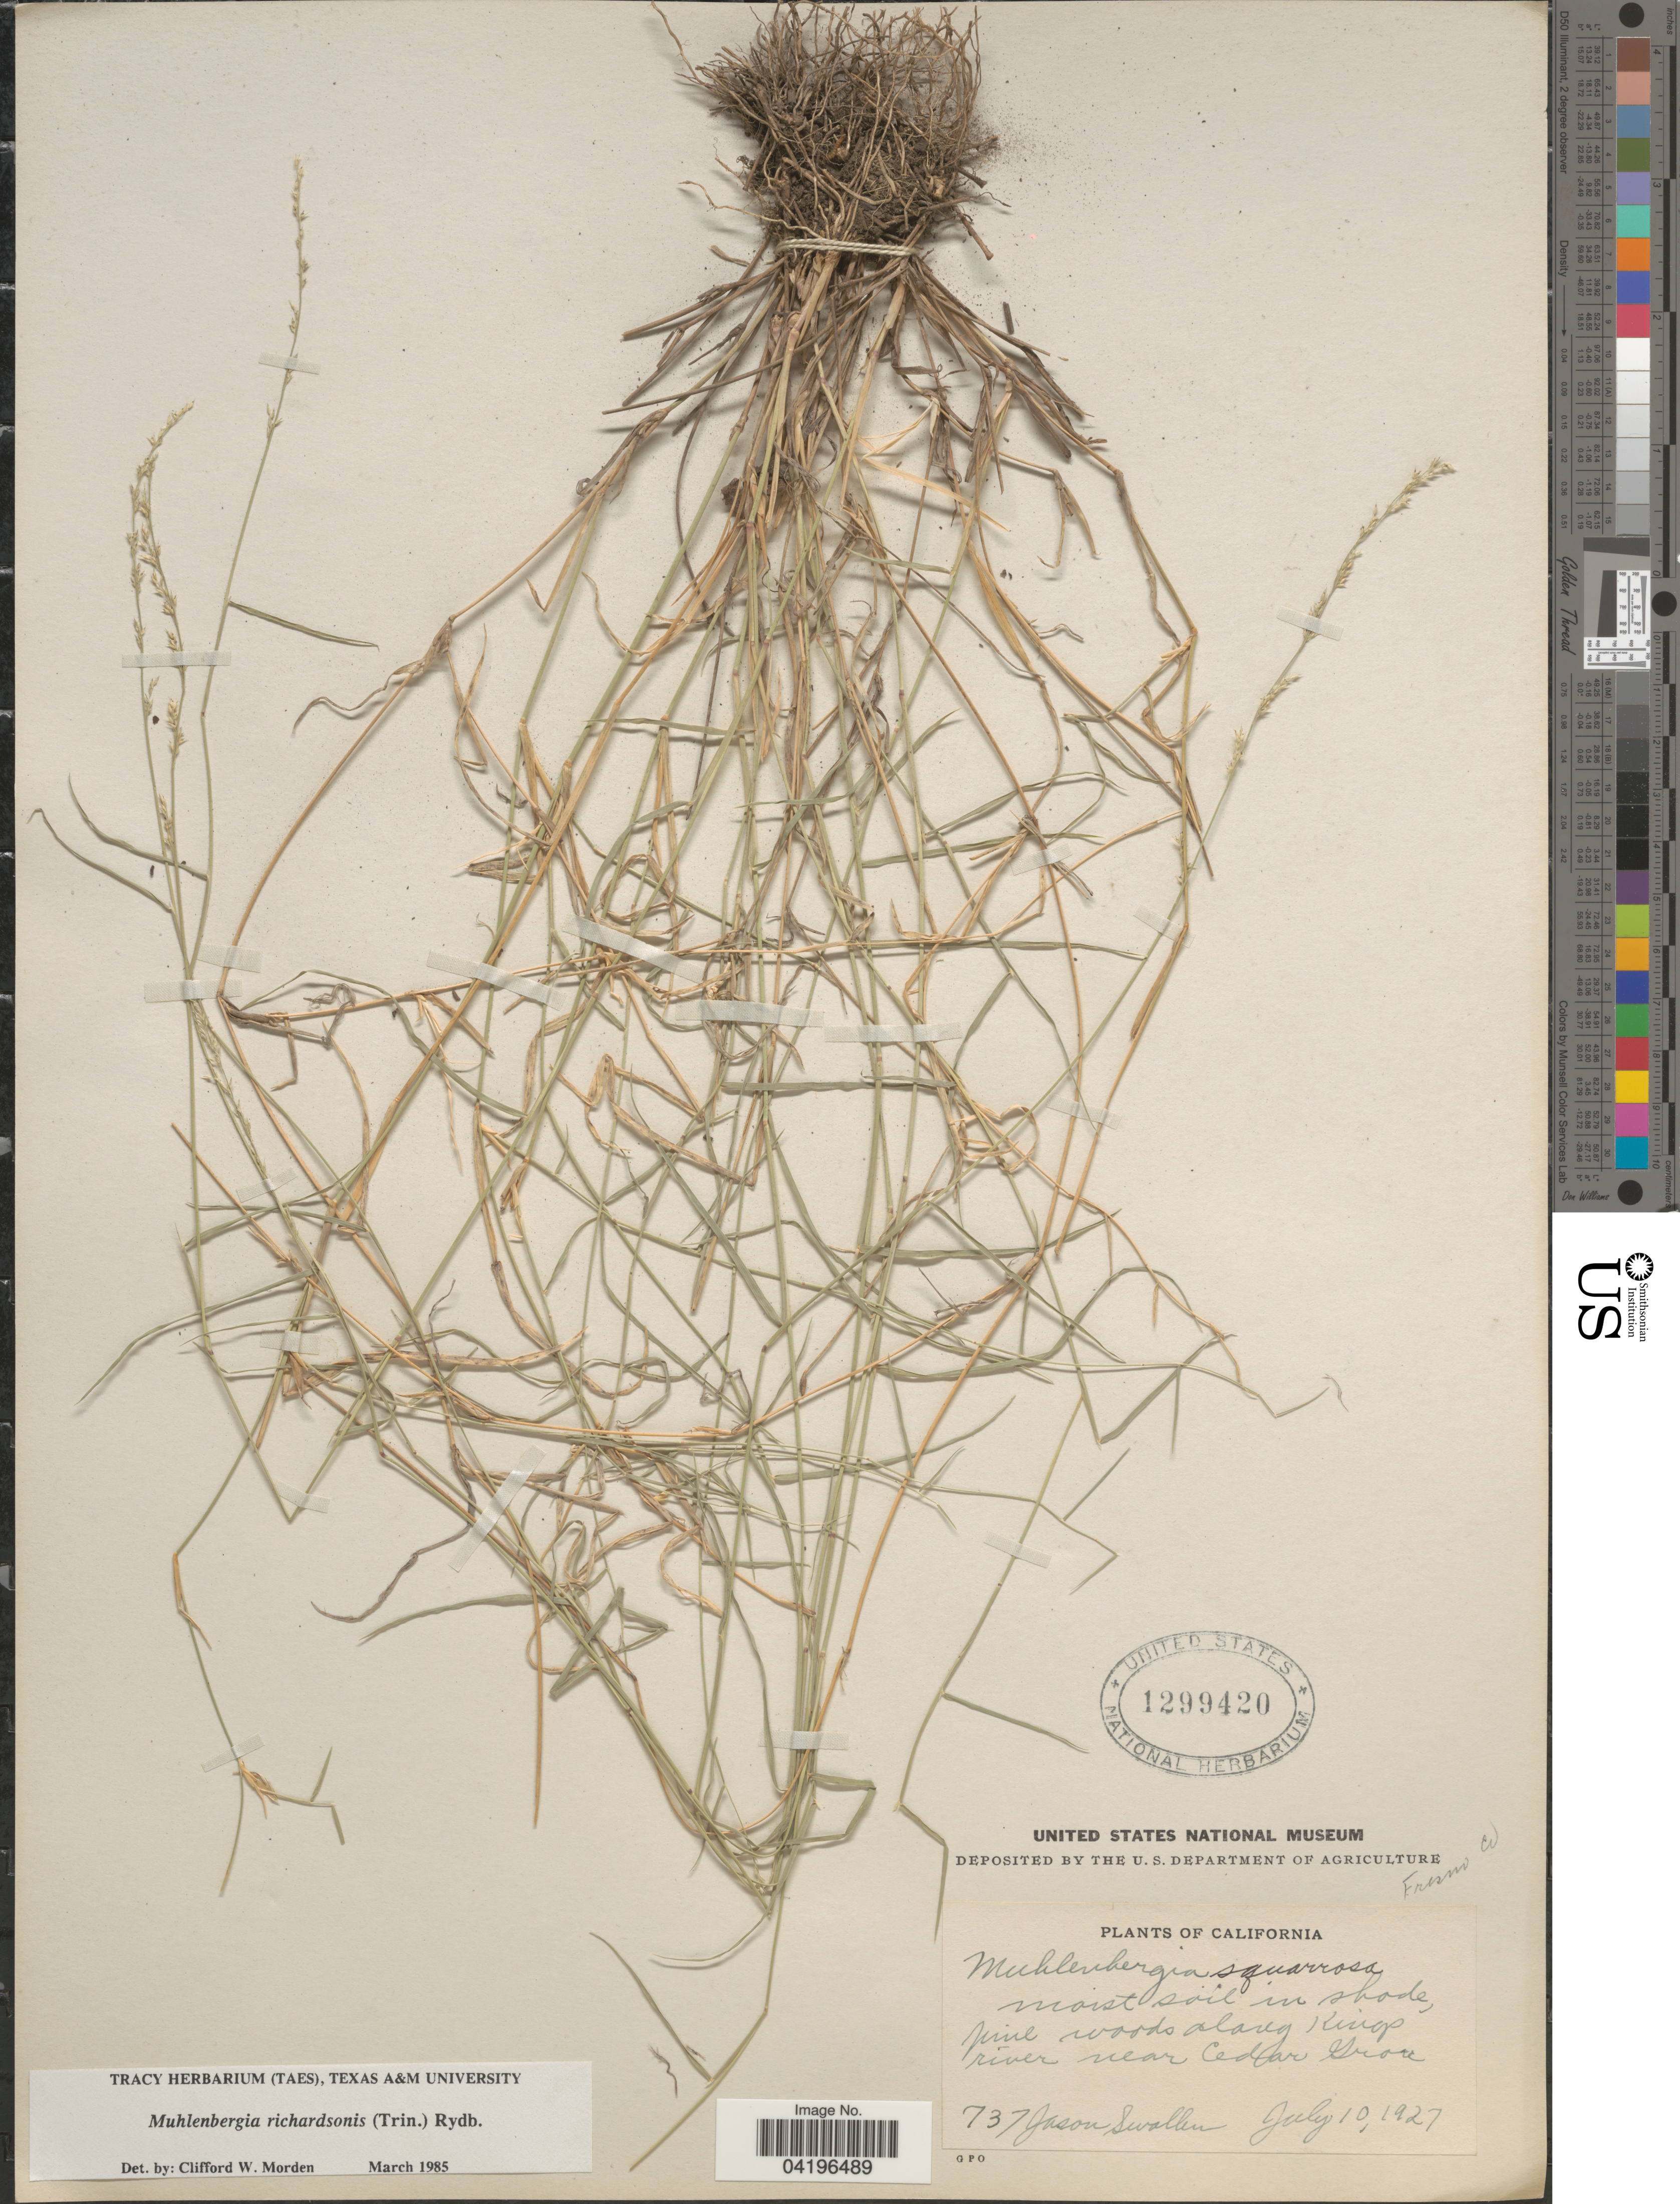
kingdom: Plantae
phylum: Tracheophyta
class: Liliopsida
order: Poales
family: Poaceae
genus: Muhlenbergia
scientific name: Muhlenbergia richardsonis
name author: (Trin.) Rydb.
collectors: J. R. Swallen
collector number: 737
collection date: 1927-07-10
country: United States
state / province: California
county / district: Fresno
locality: Pine woods along Kings river near Cedar Grove. Fresno Co.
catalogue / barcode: US 1299420